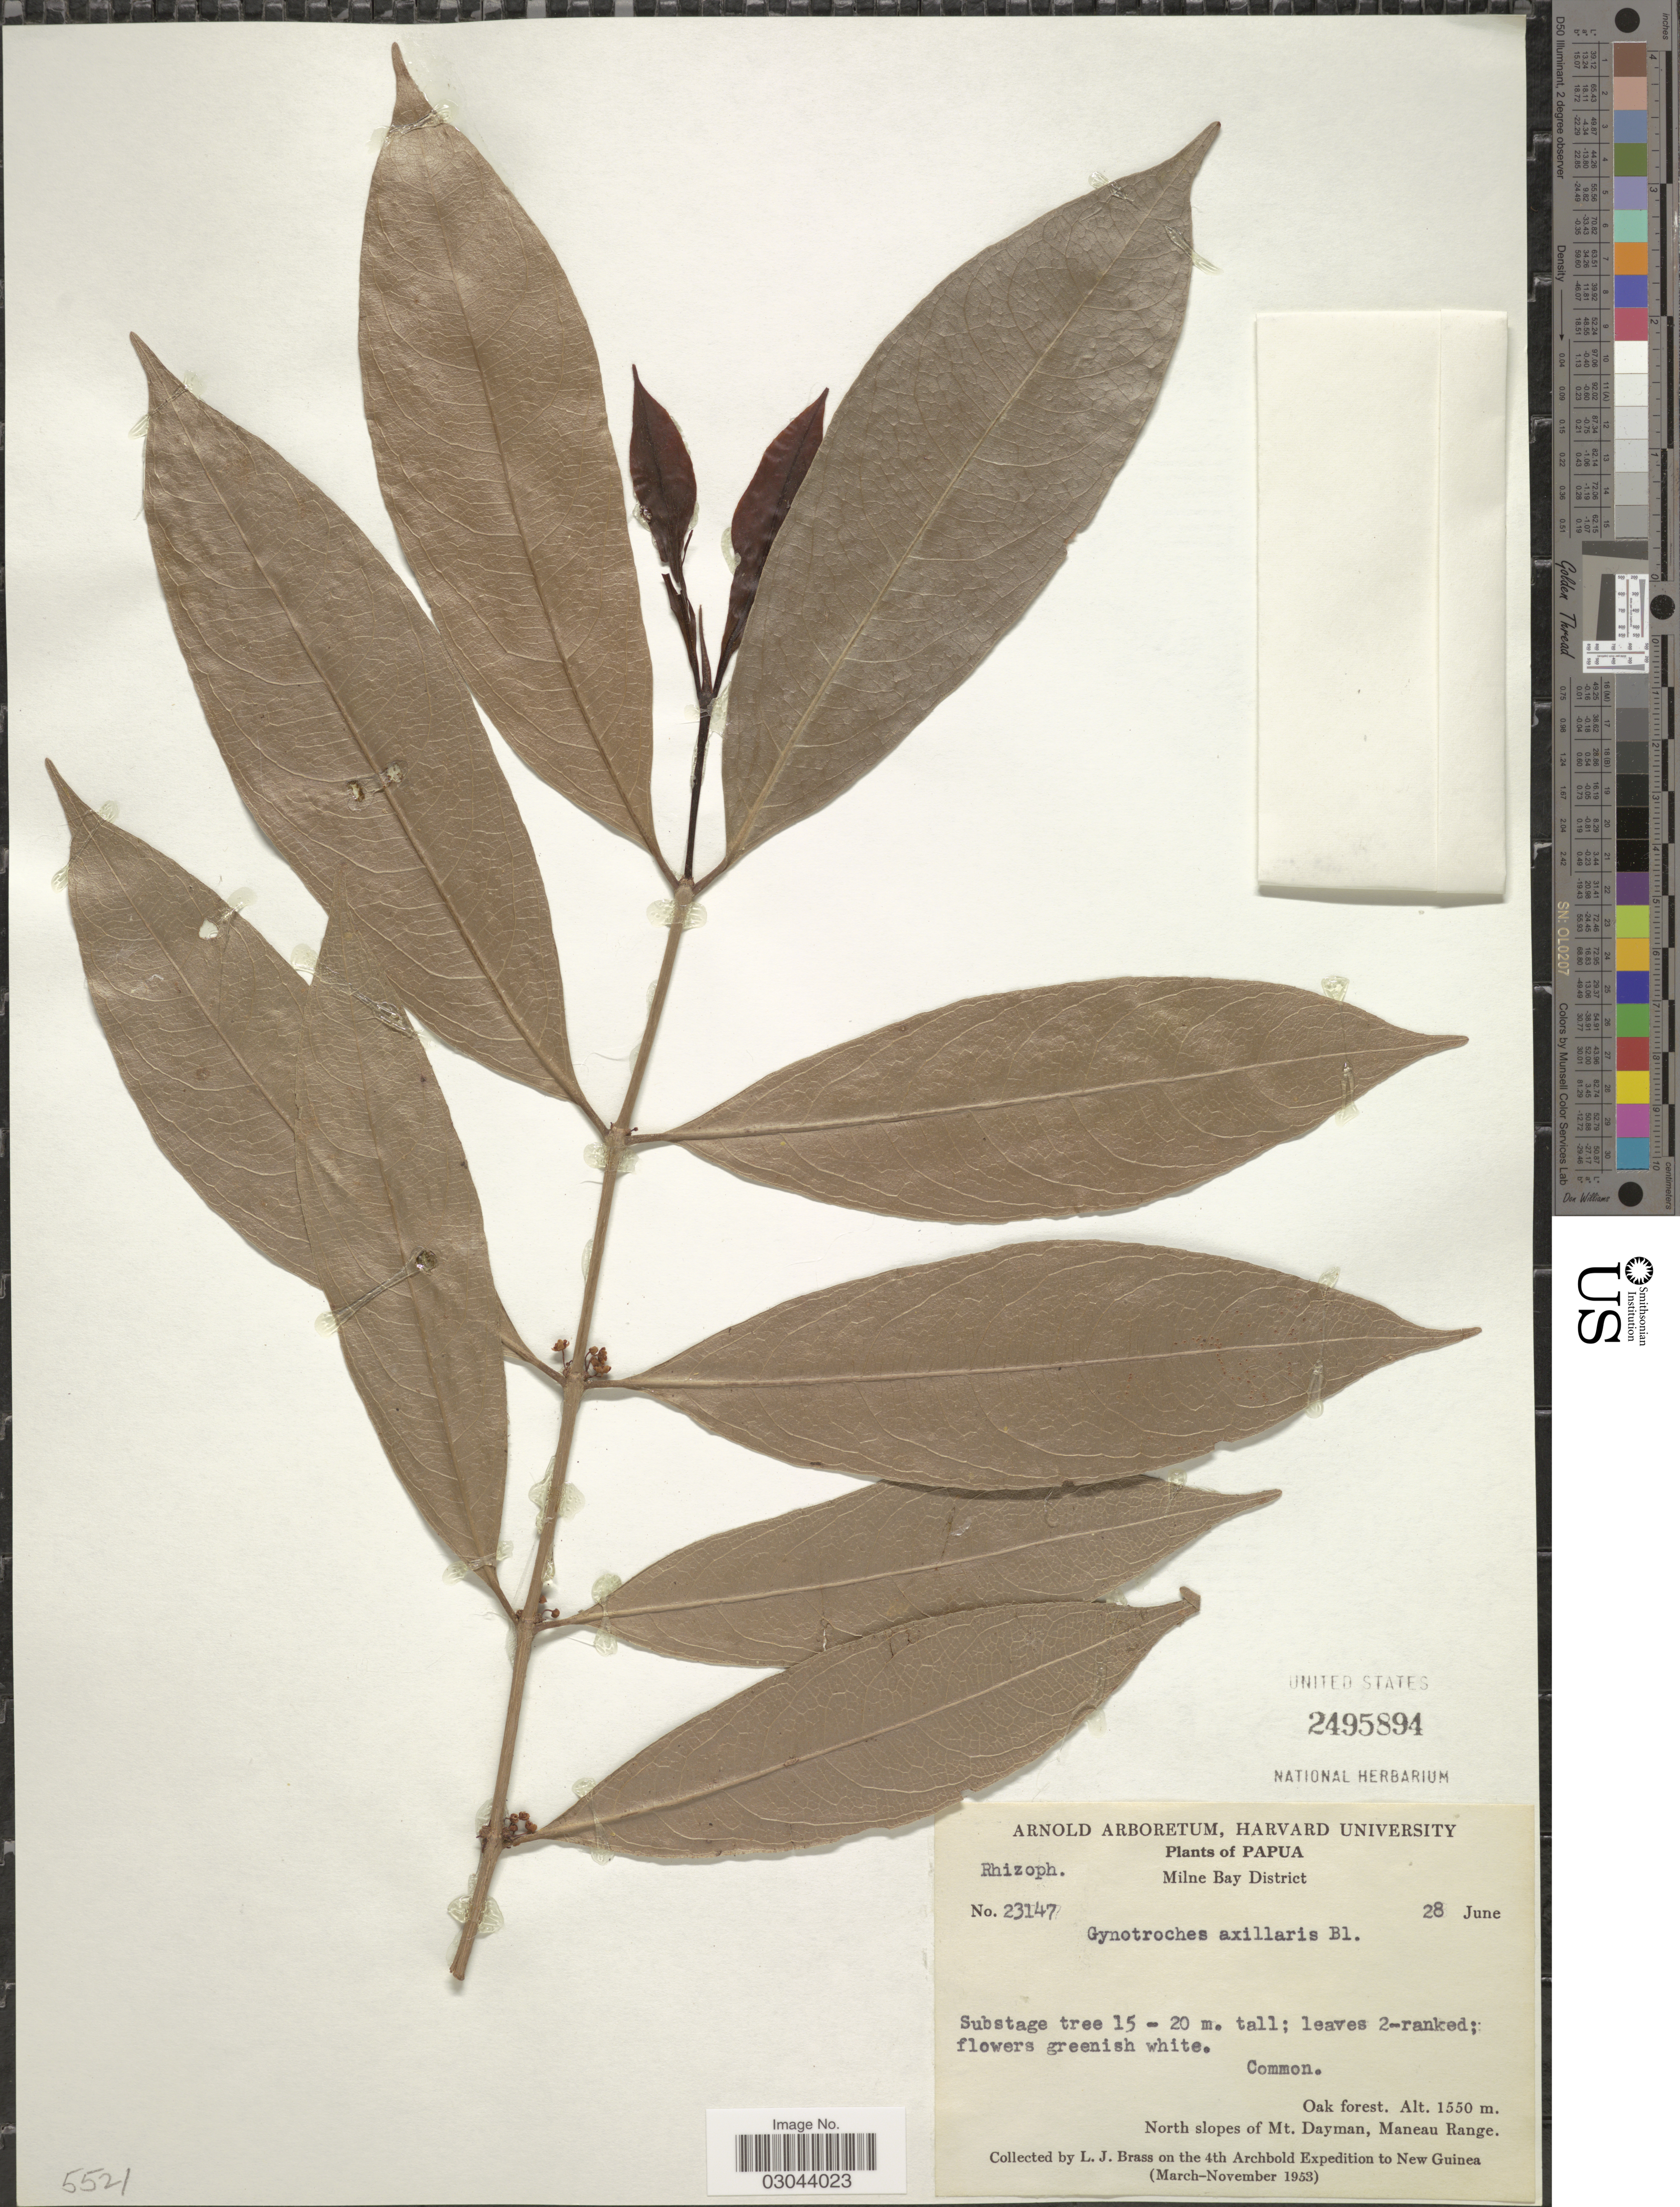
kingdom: Plantae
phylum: Tracheophyta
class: Magnoliopsida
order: Malpighiales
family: Rhizophoraceae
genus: Gynotroches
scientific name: Gynotroches axillaris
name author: Blume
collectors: L. J. Brass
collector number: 23147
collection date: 1953-06-28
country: Papua New Guinea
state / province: Milne Bay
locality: New Guinea. Milne Bay District. North slopes of Mt. Dayman, Maneau Range.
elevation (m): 1550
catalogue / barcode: US 2495894